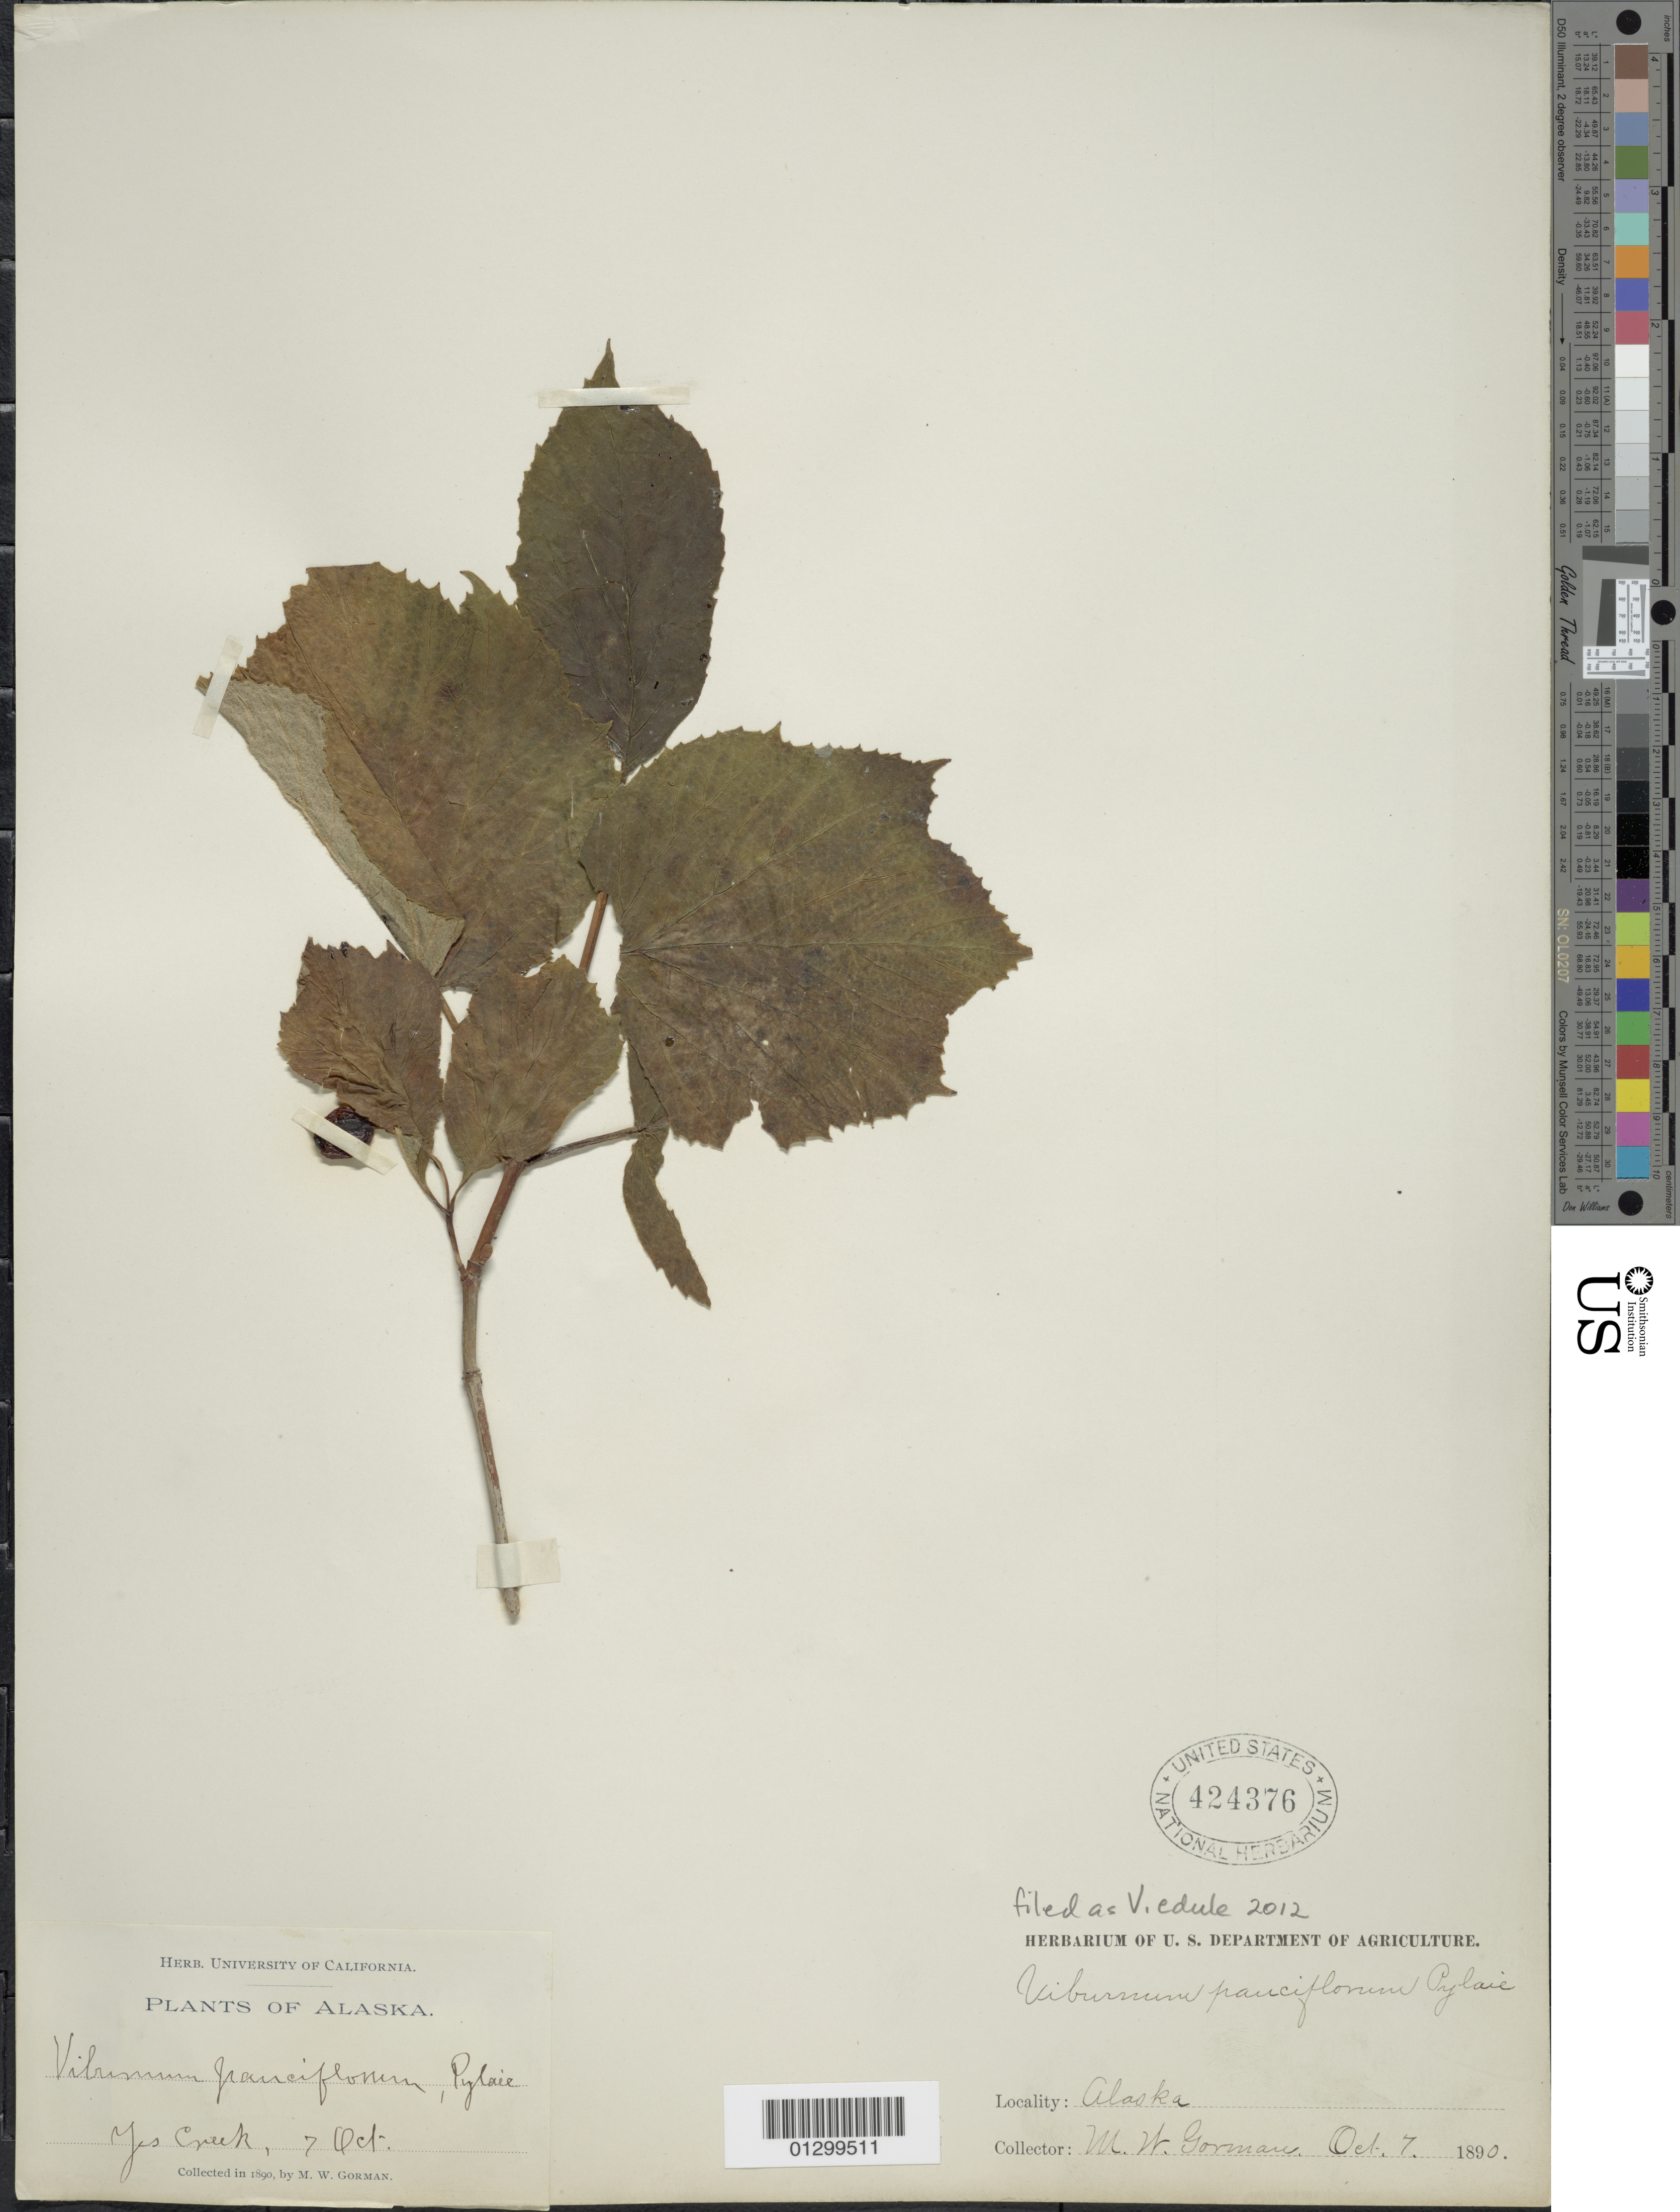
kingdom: Plantae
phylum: Tracheophyta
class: Magnoliopsida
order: Dipsacales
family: Viburnaceae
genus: Viburnum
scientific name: Viburnum edule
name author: (Michx.) Raf.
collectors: M. W. Gorman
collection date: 1890-10-07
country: United States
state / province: Alaska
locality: Yes Creek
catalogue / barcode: US 424376